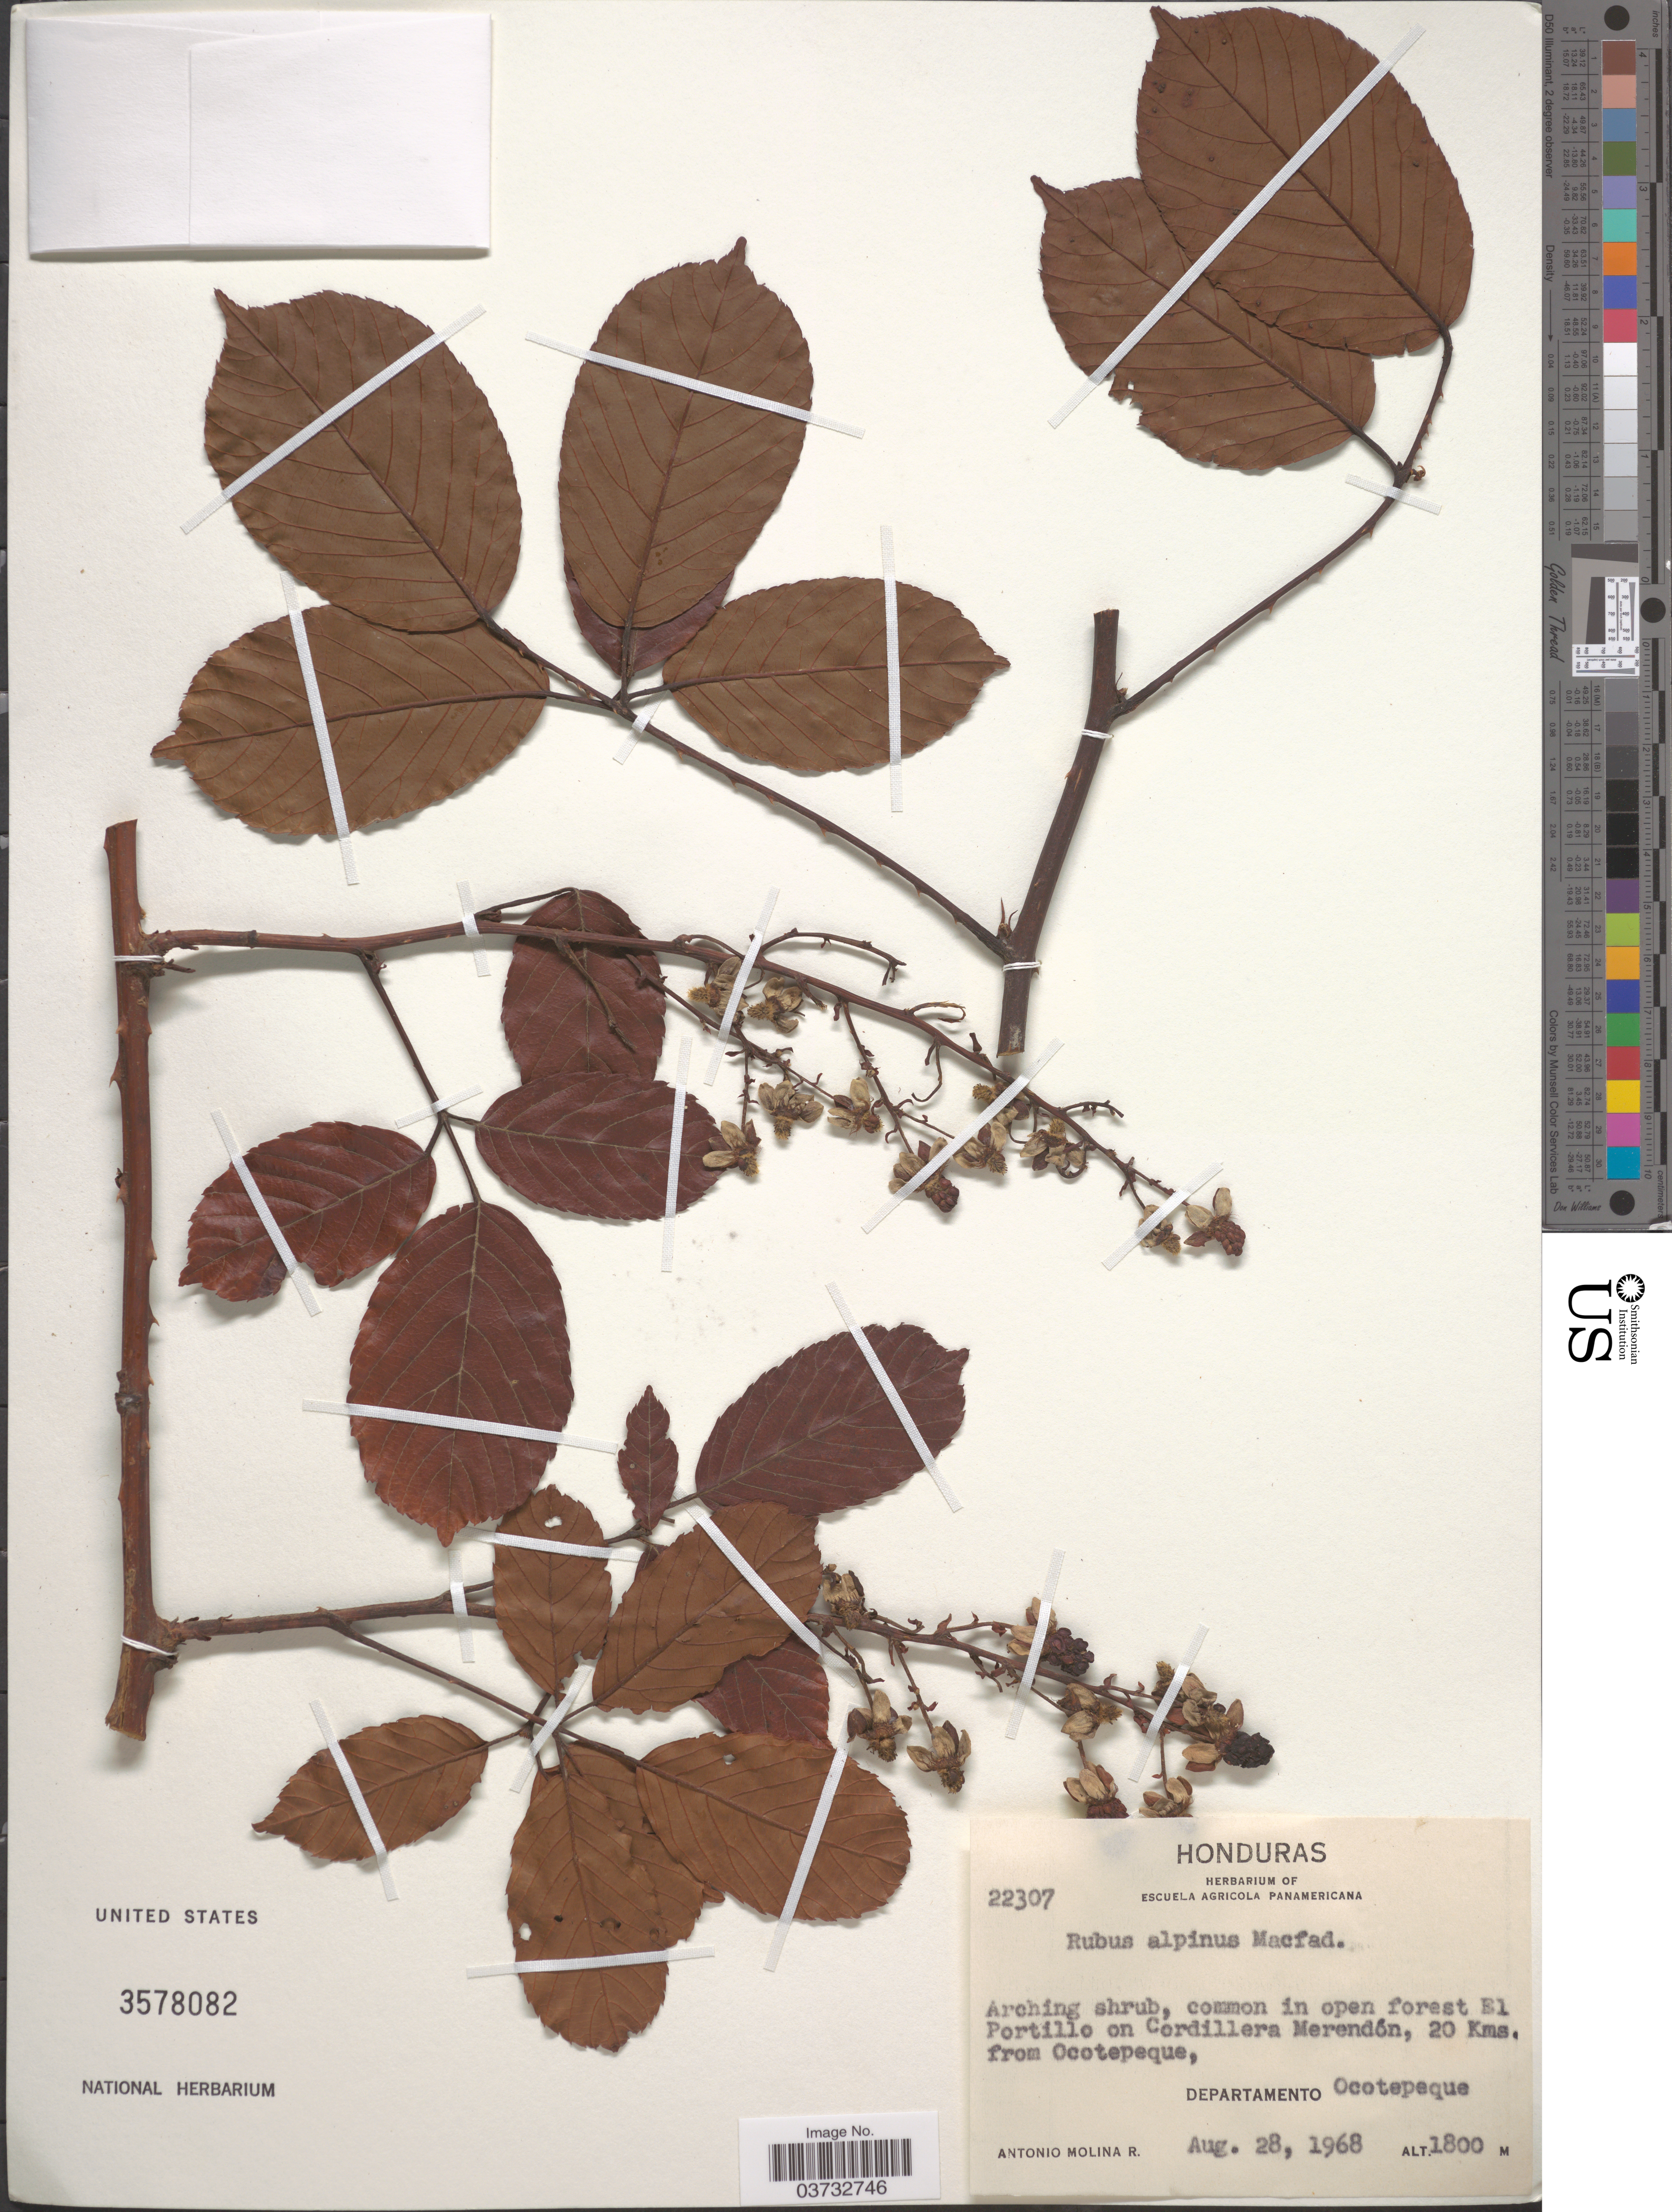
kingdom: Plantae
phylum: Tracheophyta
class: Magnoliopsida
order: Rosales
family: Rosaceae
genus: Rubus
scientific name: Rubus alpinus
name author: Macfad. ex Griseb.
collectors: A. Molina R.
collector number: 22307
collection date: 1968-08-28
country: Honduras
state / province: Ocotepeque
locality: In open forest El Portillo on Cordillera Merendón, 20 Kms from Ocotepeque, Departamento Ocotepeque.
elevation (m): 1800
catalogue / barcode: US 3578082